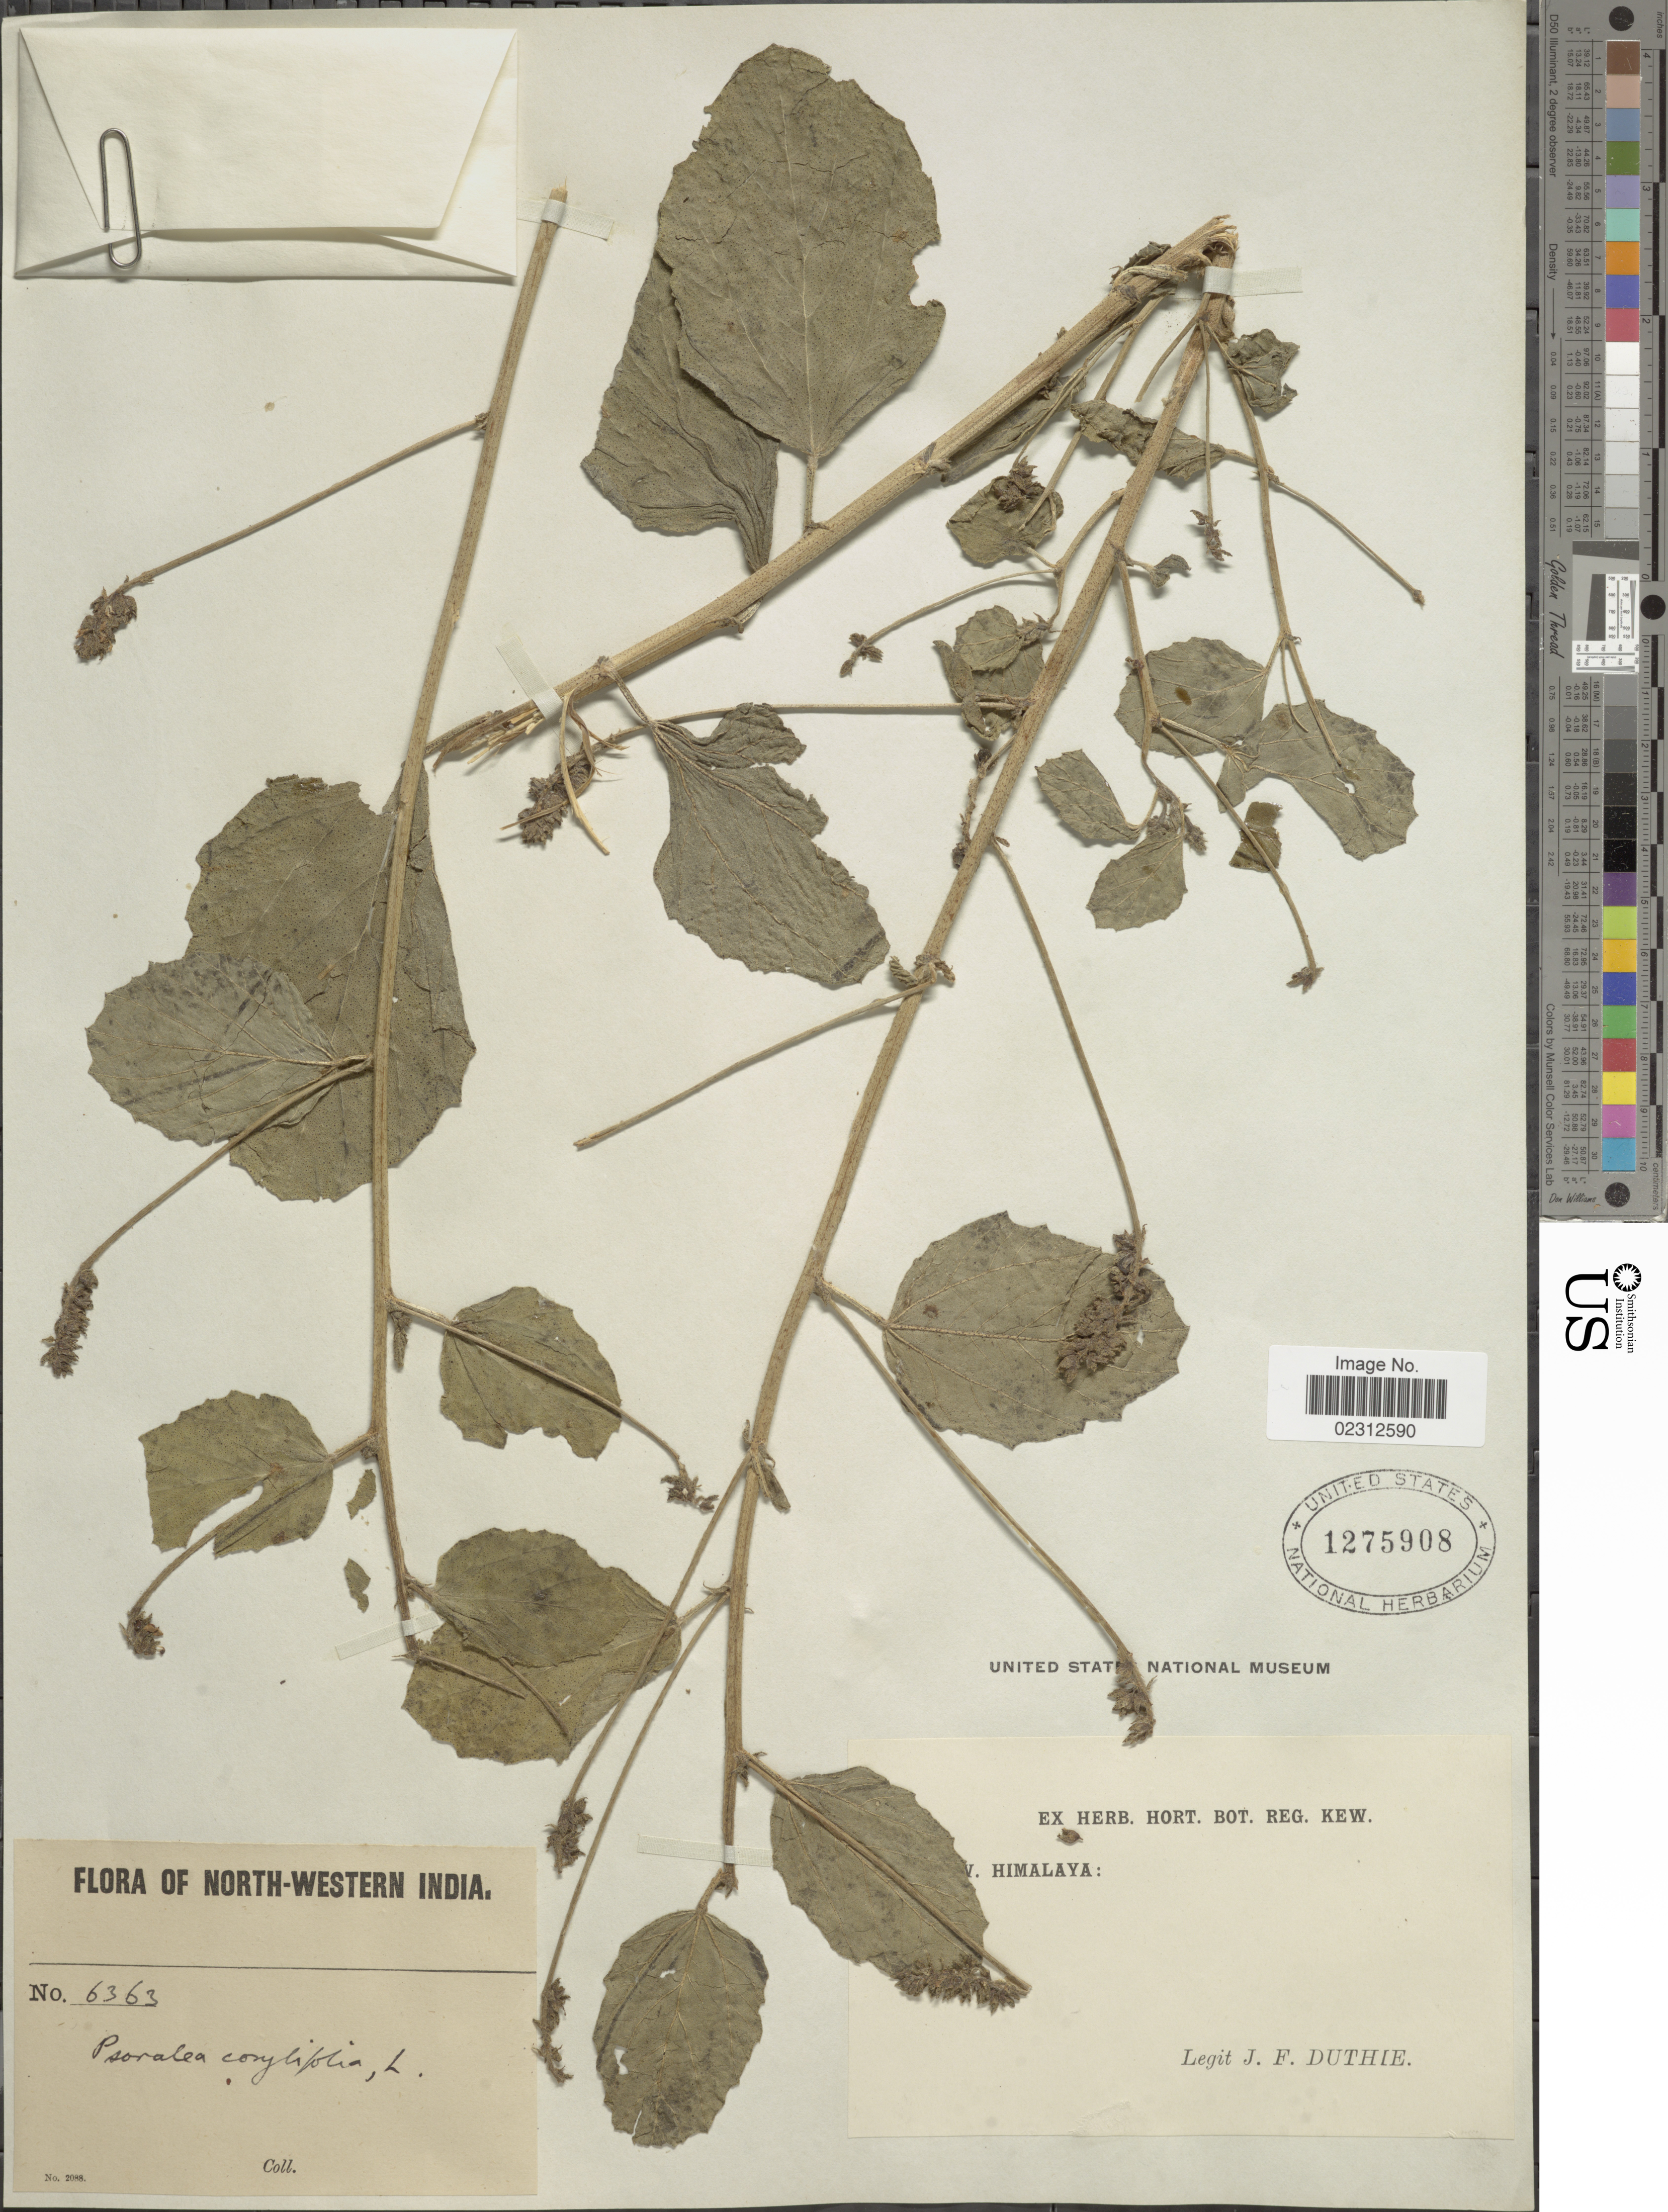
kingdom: Plantae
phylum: Tracheophyta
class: Magnoliopsida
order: Fabales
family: Fabaceae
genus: Cullen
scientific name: Cullen corylifolium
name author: Medik.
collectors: J. F. Duthie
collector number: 6363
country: India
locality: North-Western India, W. Himalaya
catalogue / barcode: US 1275908